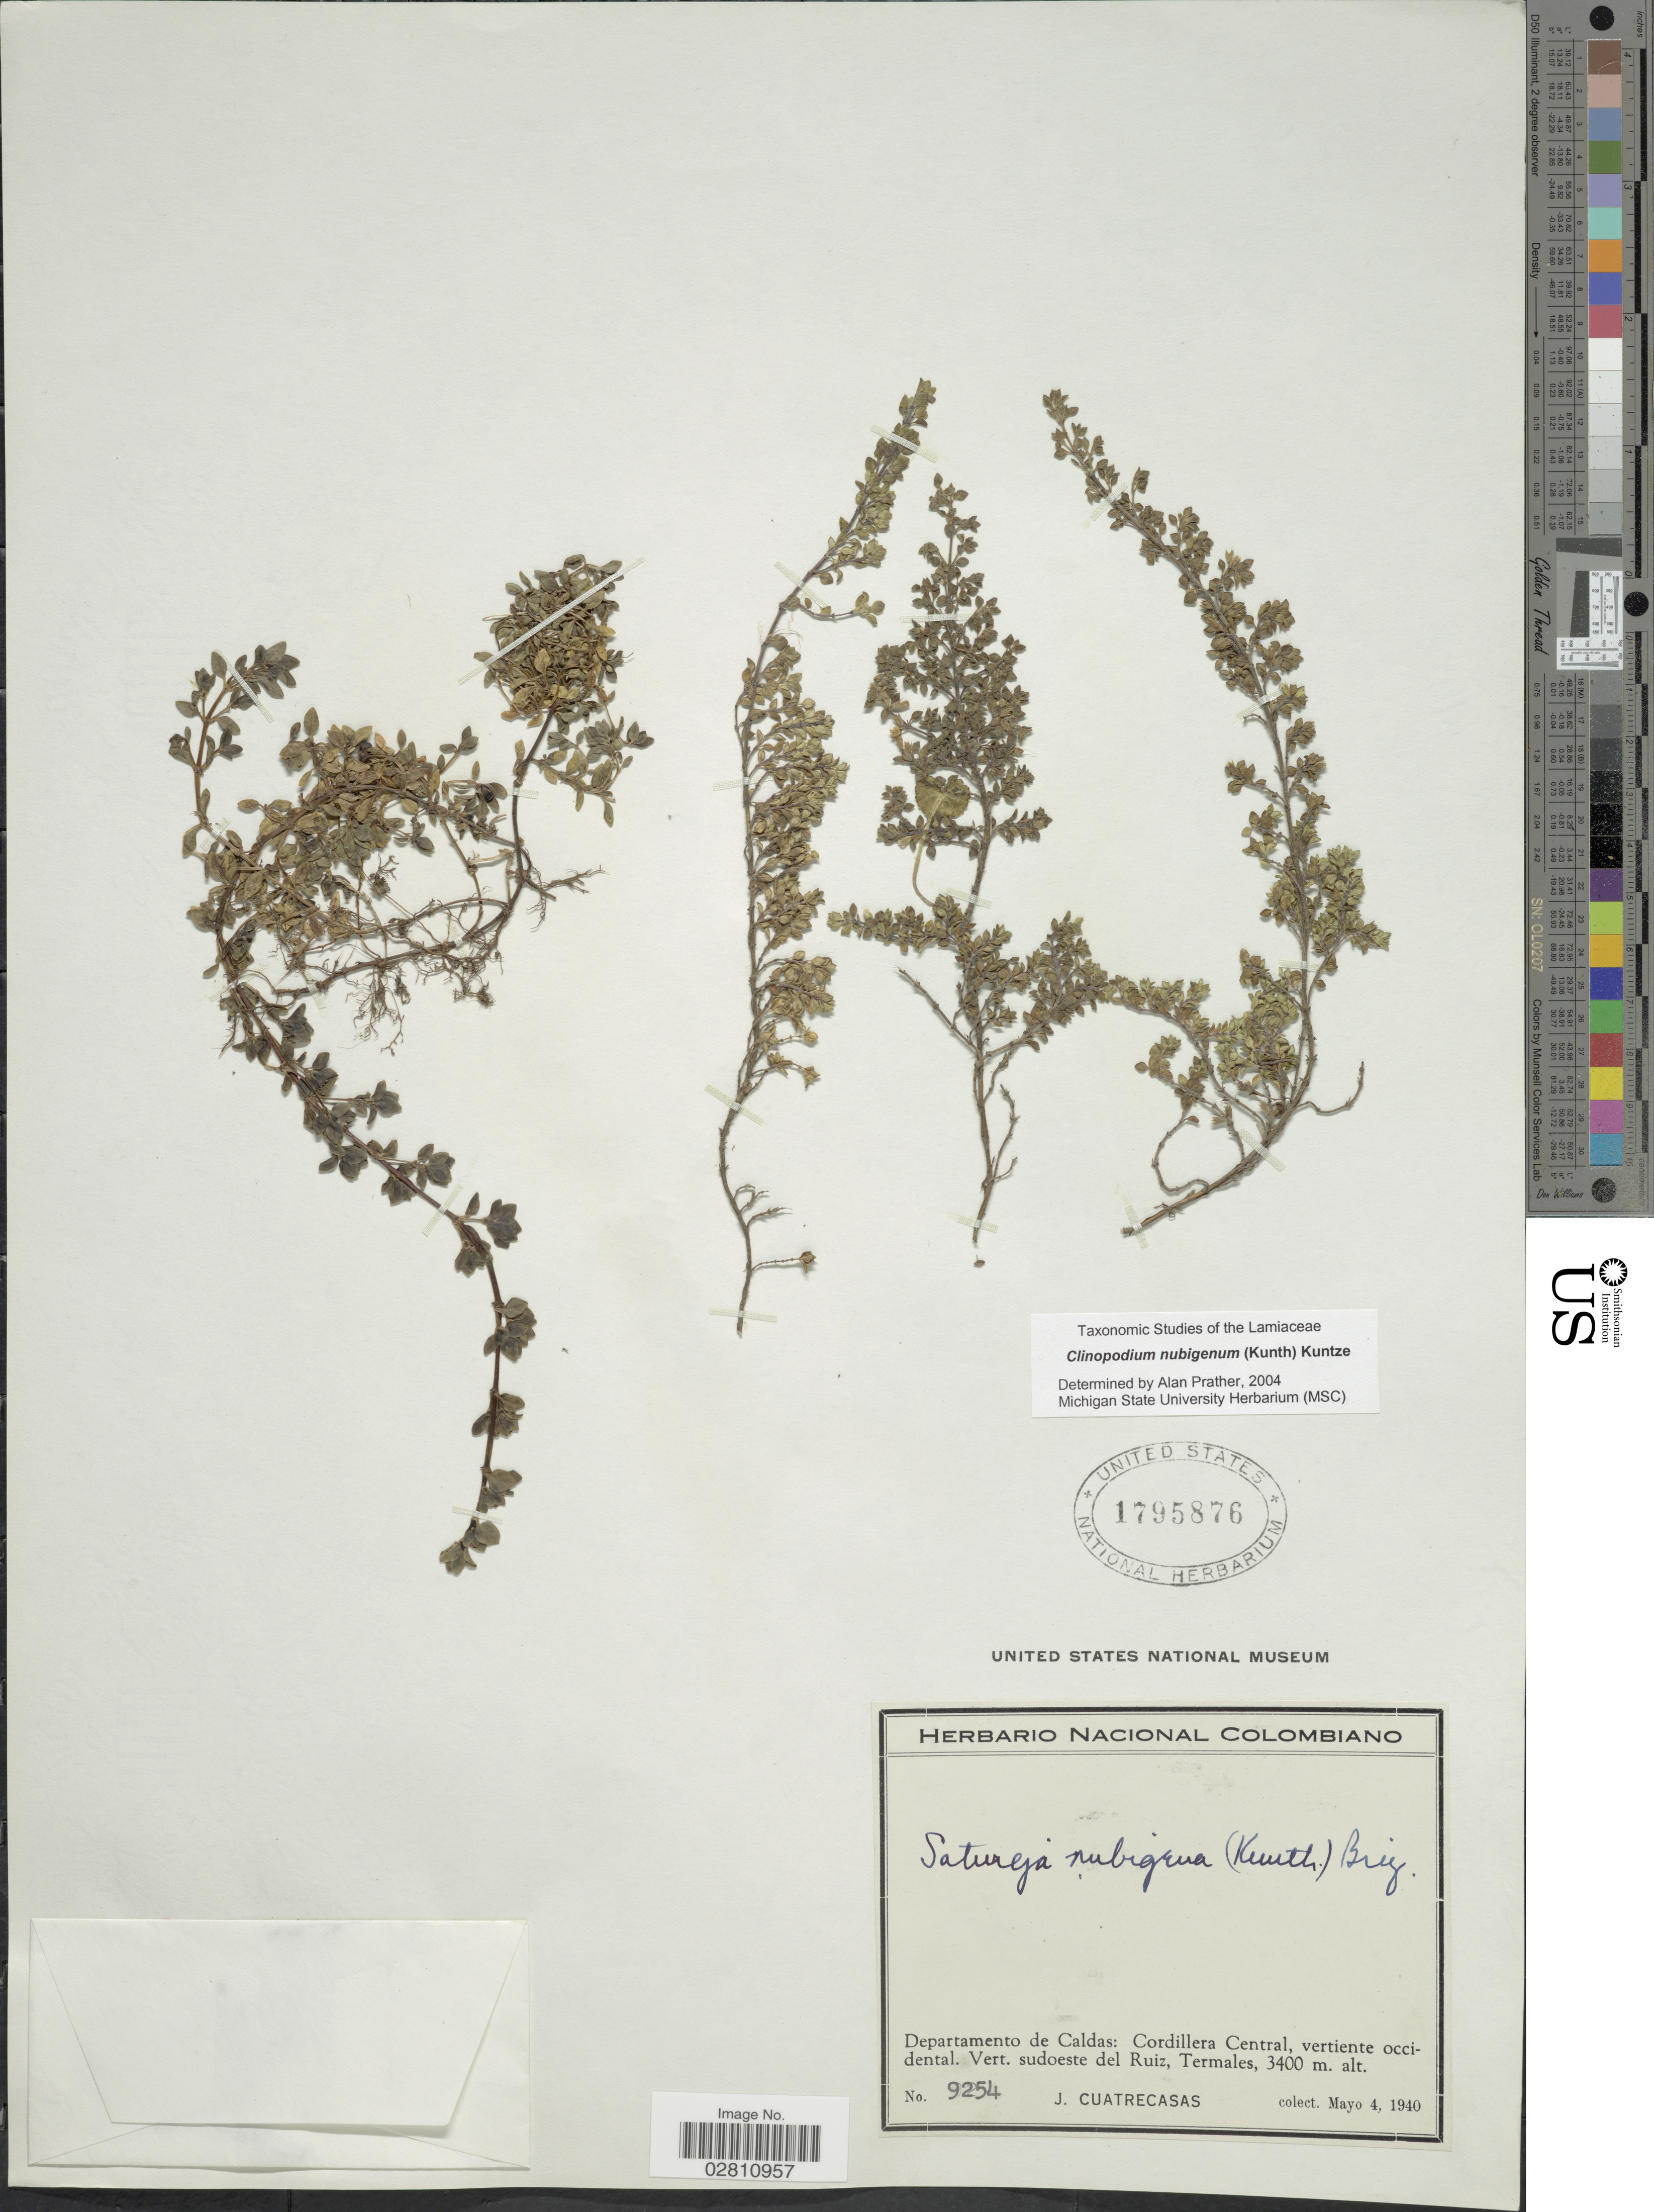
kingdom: Plantae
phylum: Tracheophyta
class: Magnoliopsida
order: Lamiales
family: Lamiaceae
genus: Clinopodium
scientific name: Clinopodium nubigenum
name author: (Kunth) Kuntze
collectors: J. Cuatrecasas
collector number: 9254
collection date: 1940-05-04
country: Colombia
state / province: Caldas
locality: Departamento de Caldas: Cordillera Central, vertiente occidental. Vert. sudoeste del Ruiz, Termales.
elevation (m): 3400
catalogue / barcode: US 1795876